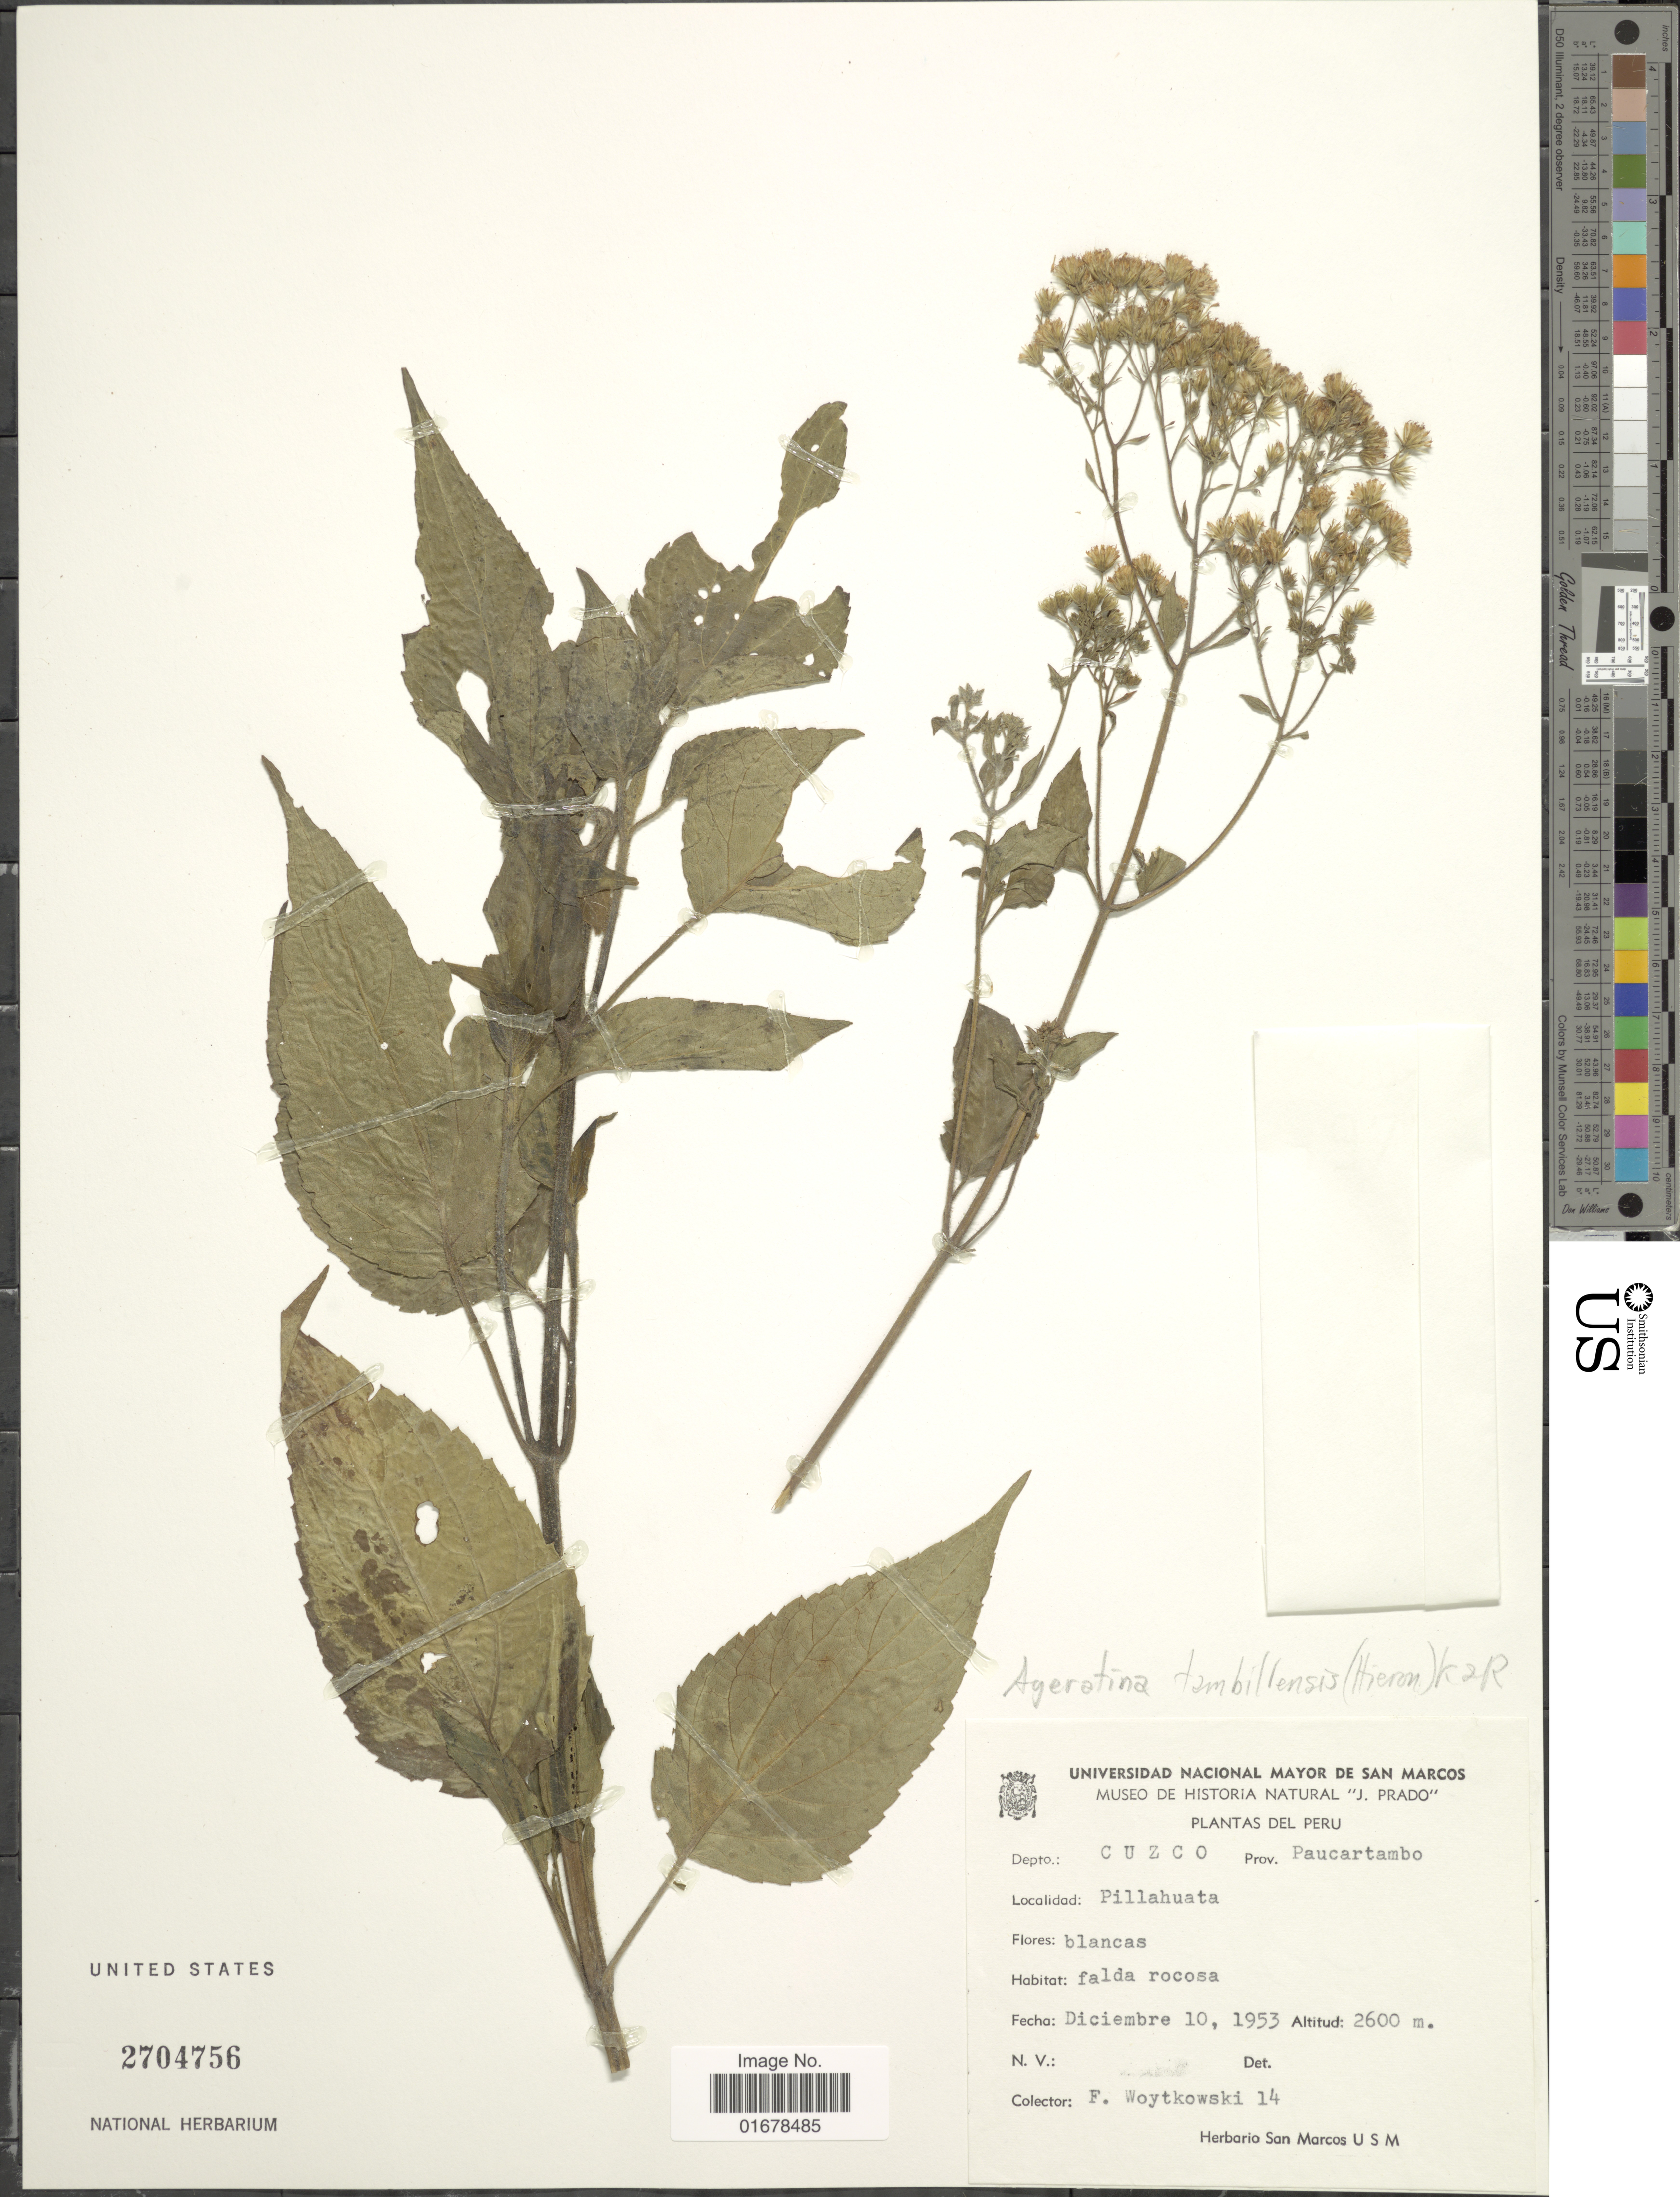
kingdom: Plantae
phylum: Tracheophyta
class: Magnoliopsida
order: Asterales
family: Asteraceae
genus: Ageratina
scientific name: Ageratina tambillensis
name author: (Hieron.) R.M. King & H. Rob.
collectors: F. Woytkowski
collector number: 14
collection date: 1953-12-10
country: Peru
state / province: Cusco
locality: Depto. Cuzco, Prov. Paucartambo, Pillahuata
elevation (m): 2600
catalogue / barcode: US 2704756